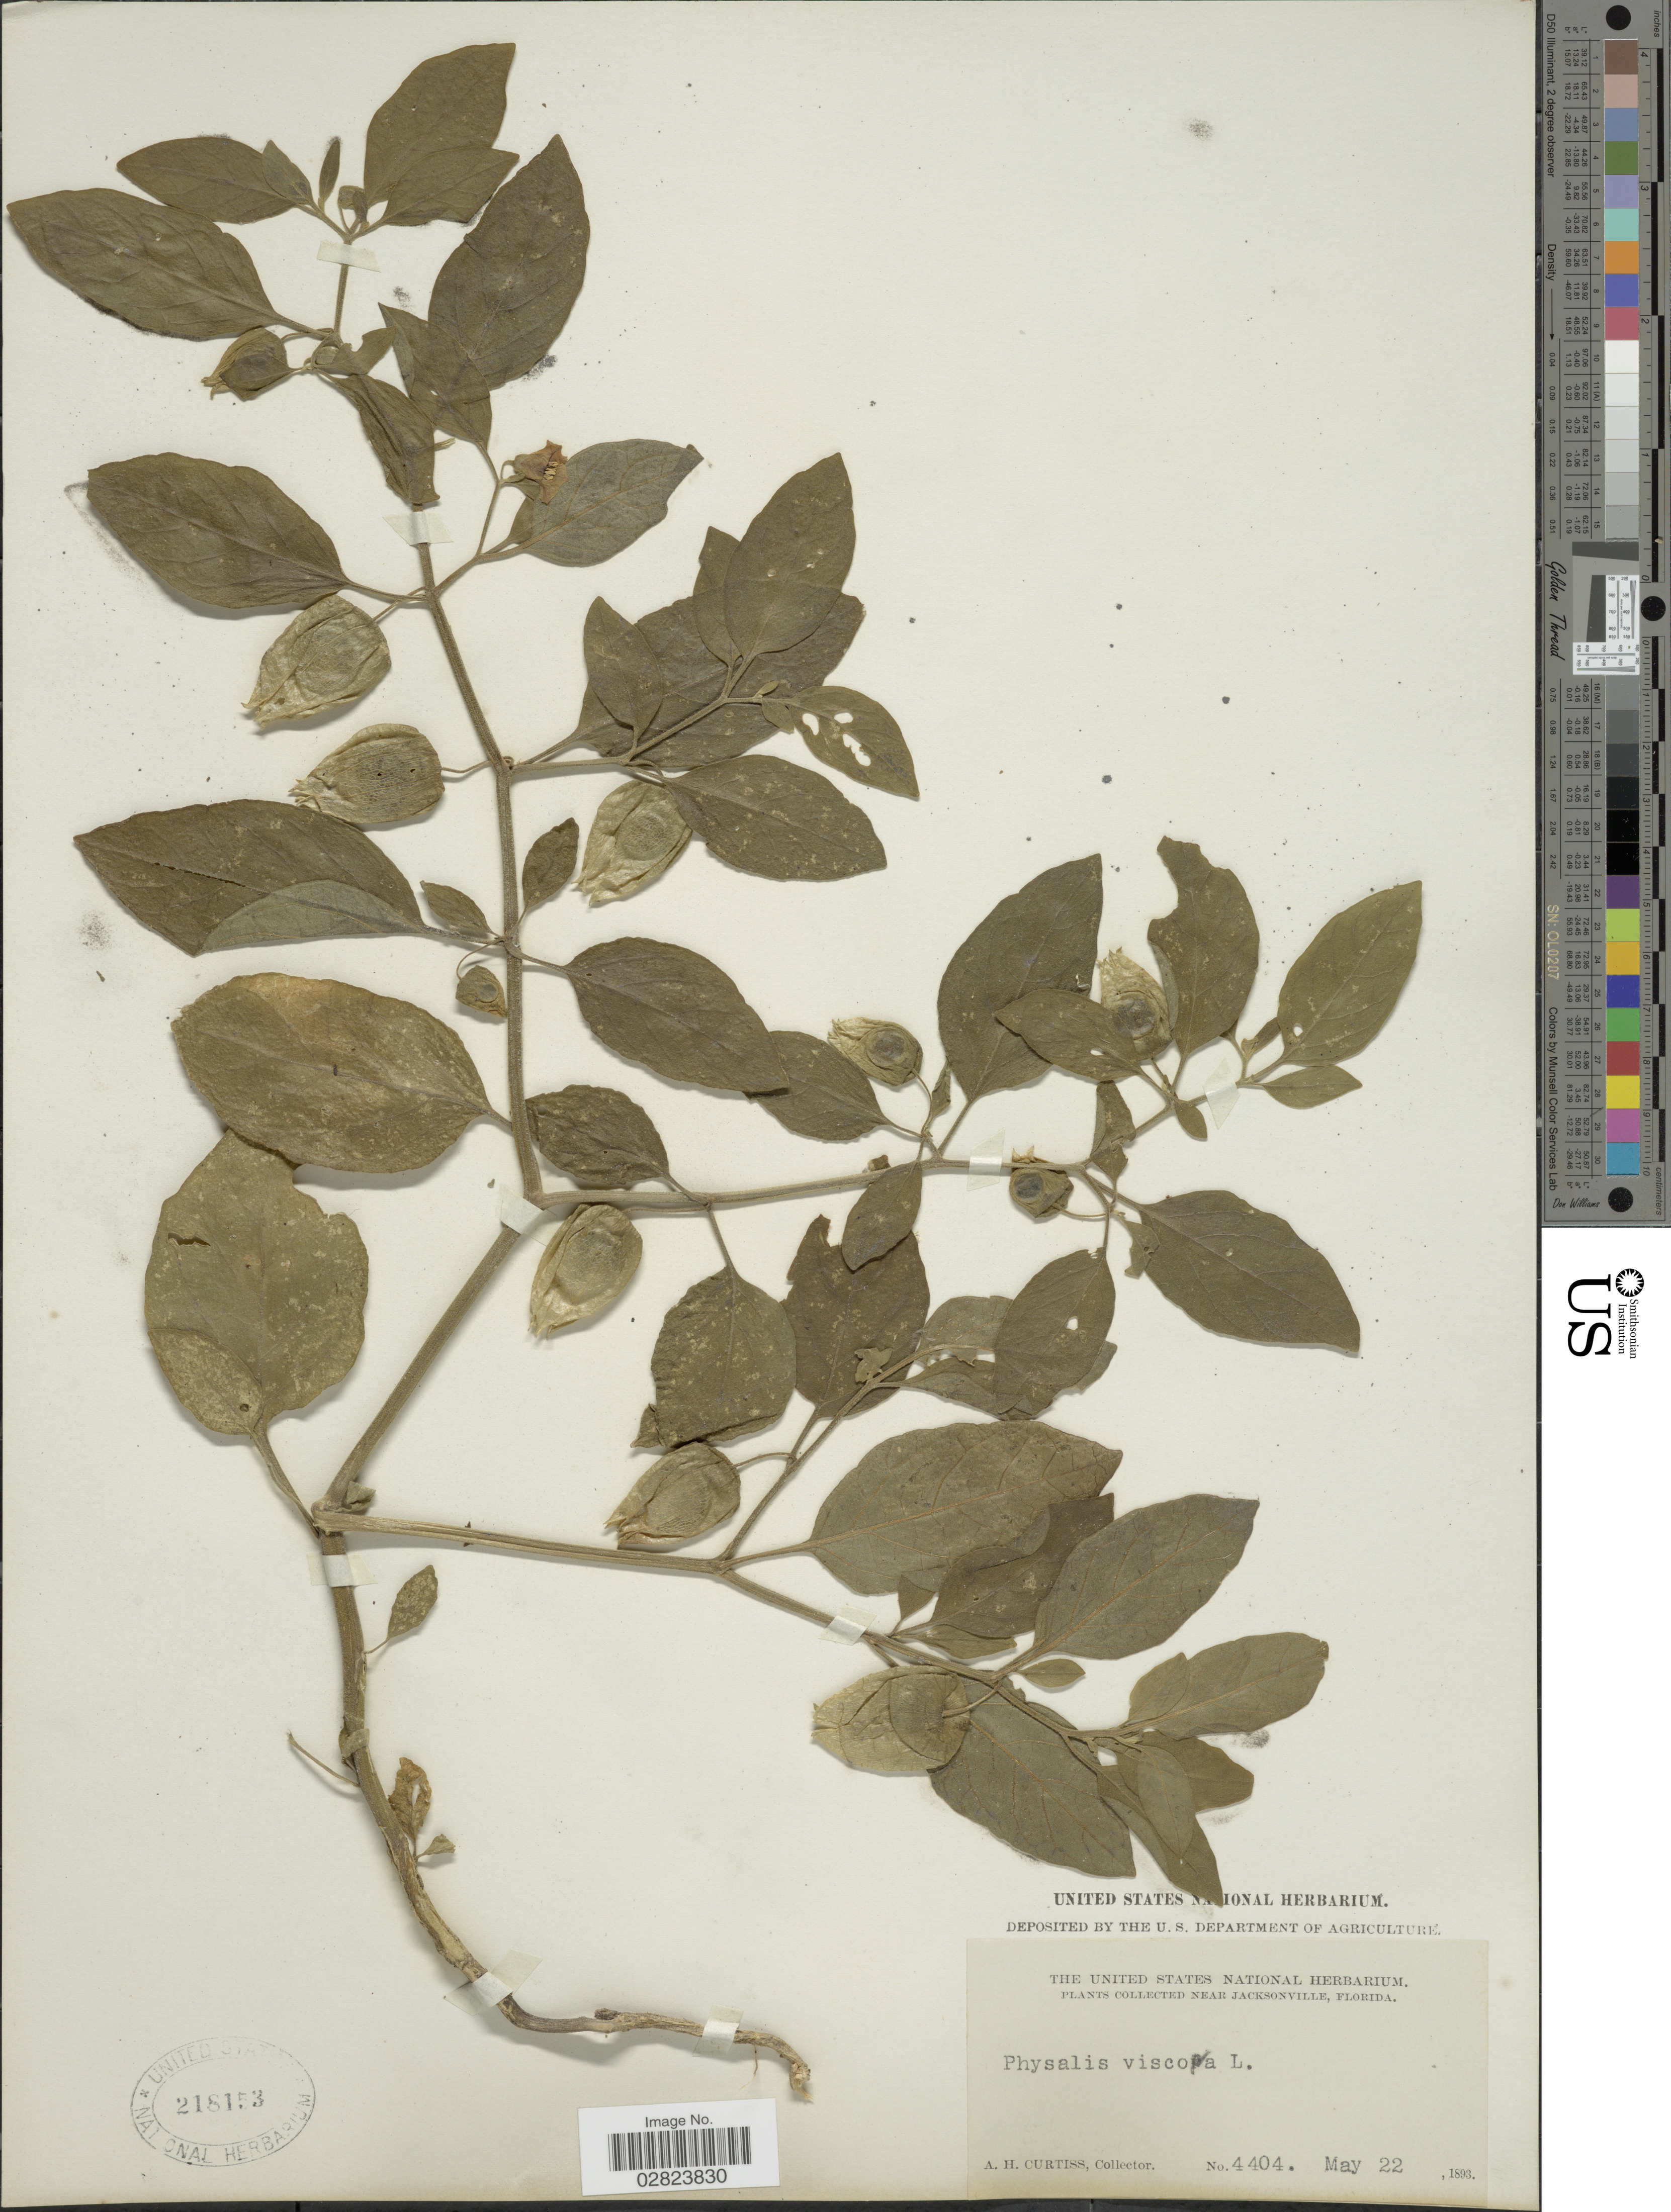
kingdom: Plantae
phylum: Tracheophyta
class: Magnoliopsida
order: Solanales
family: Solanaceae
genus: Physalis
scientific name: Physalis maritima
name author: M.A. Curtis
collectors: A. H. Curtiss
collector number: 4404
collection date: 1893-05-22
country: United States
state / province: Florida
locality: Near Jacksonville.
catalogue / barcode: US 218153